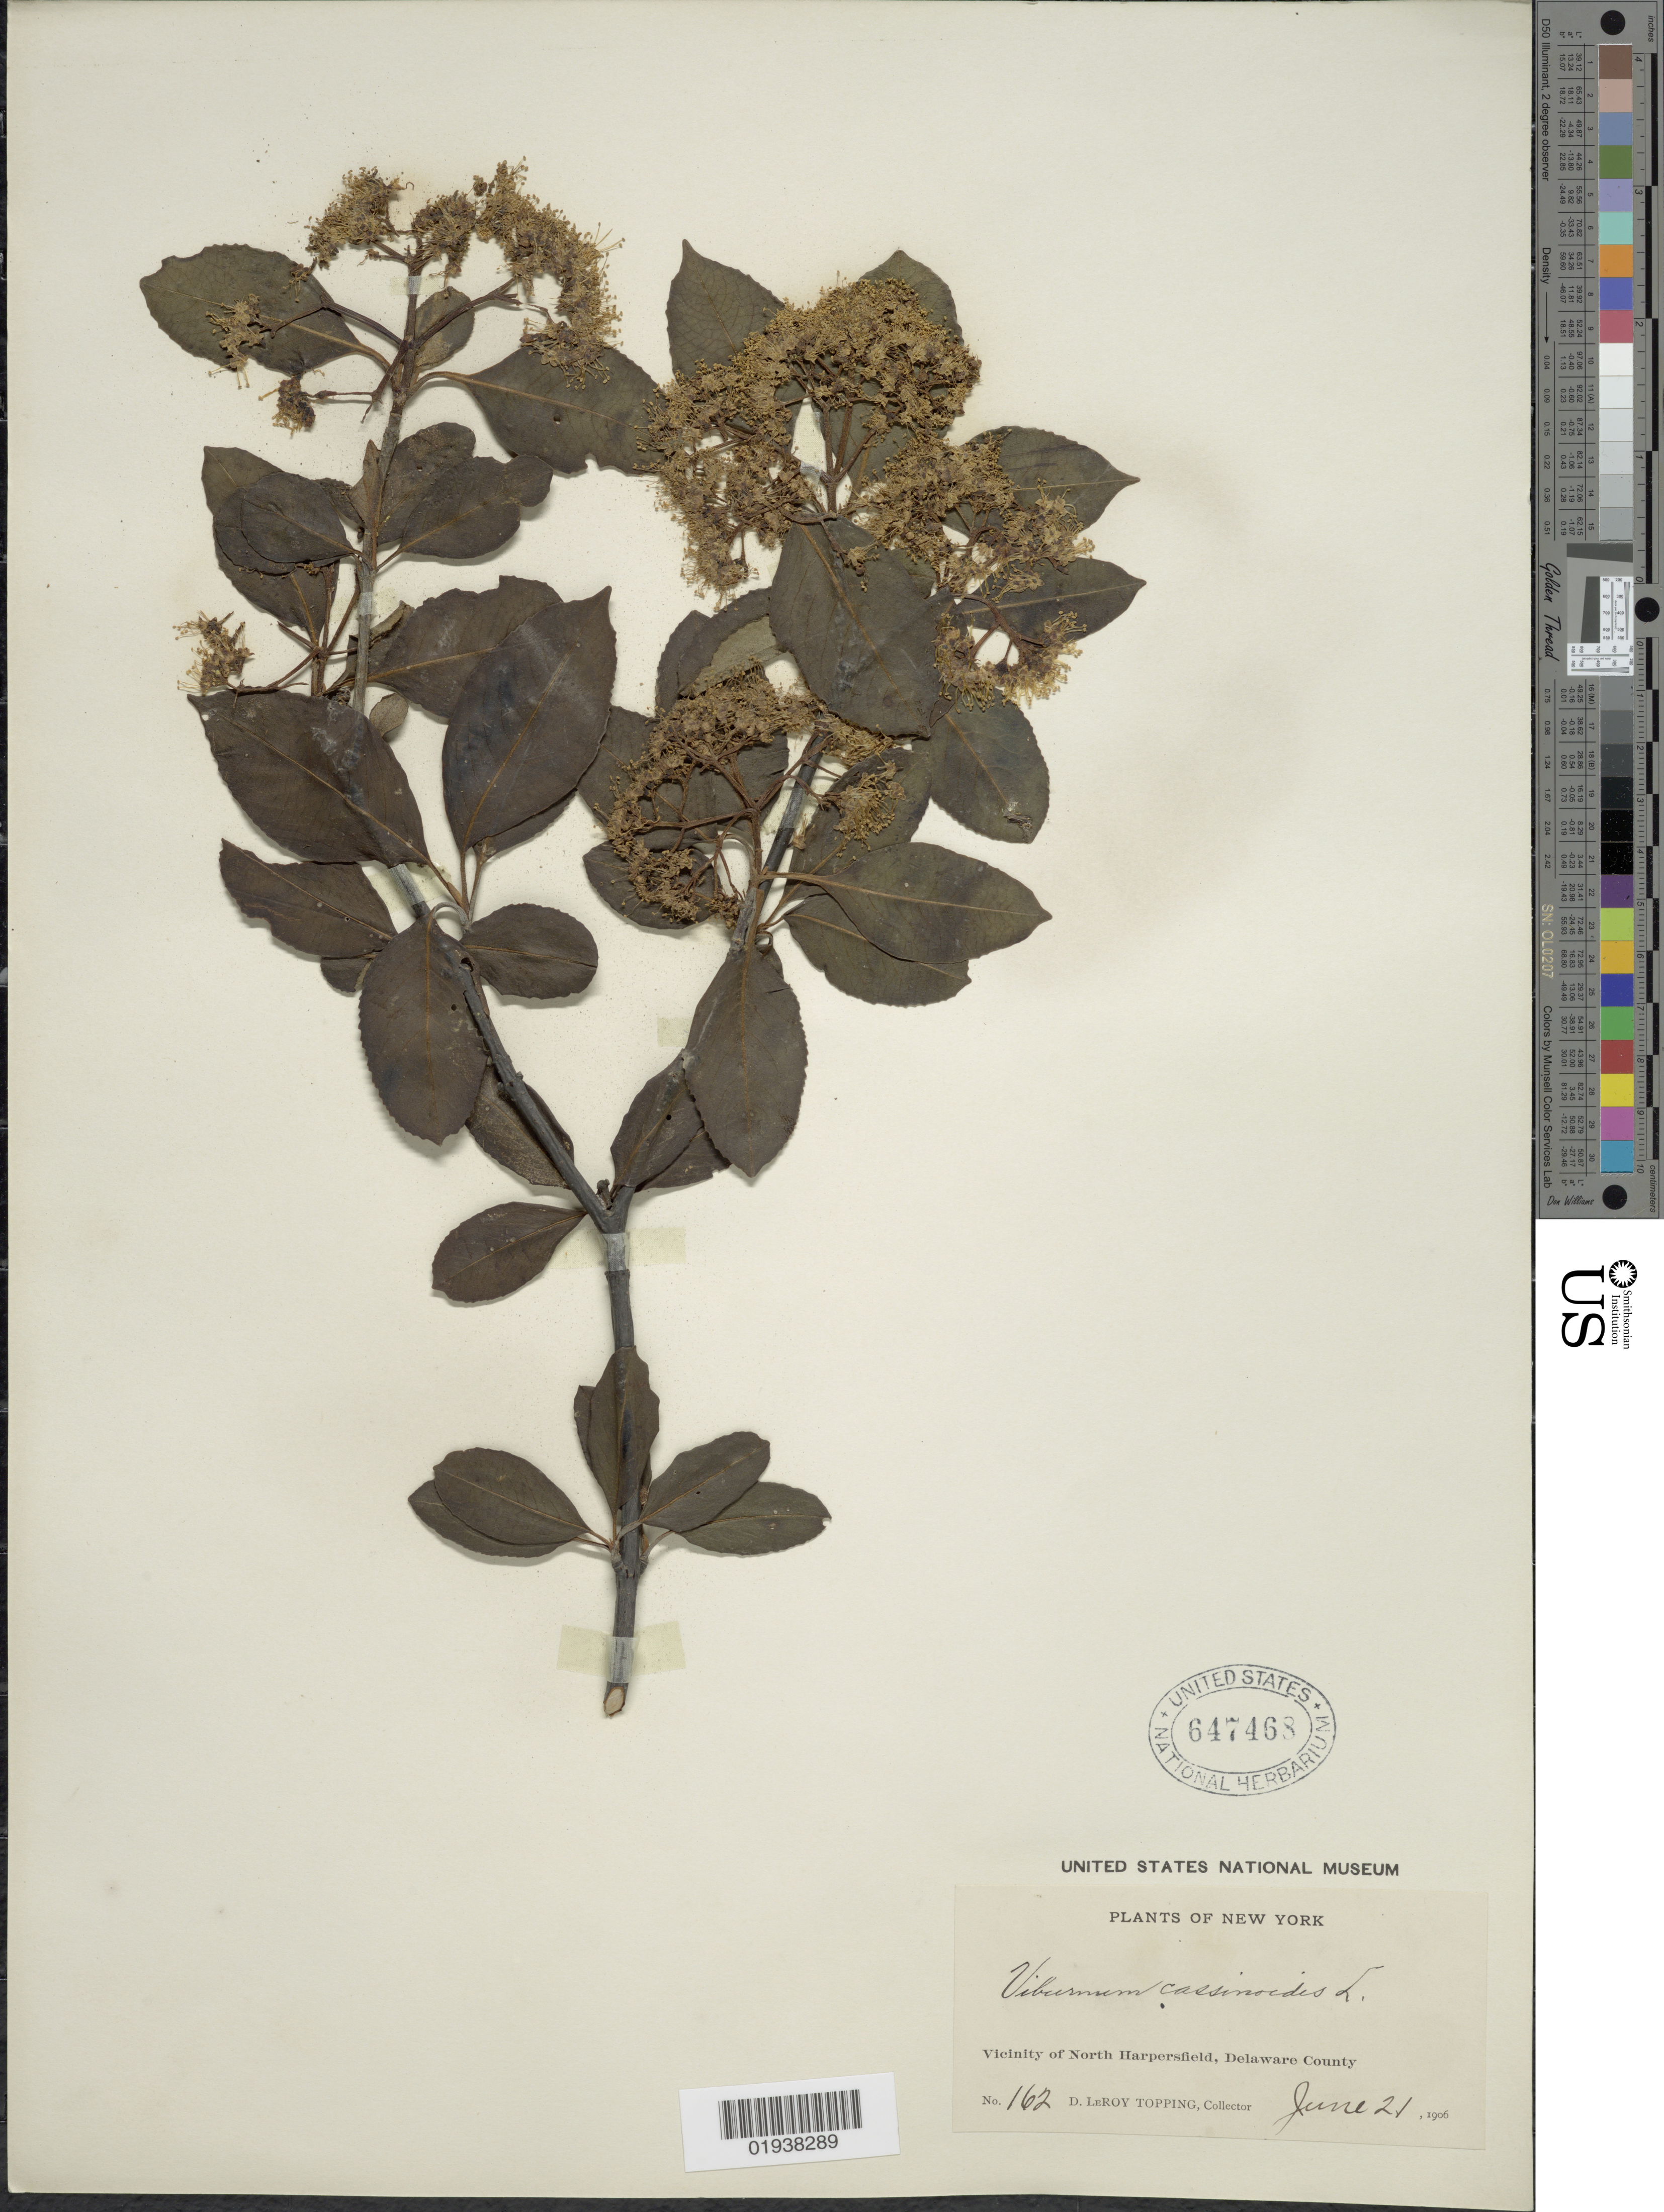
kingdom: Plantae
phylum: Tracheophyta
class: Magnoliopsida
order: Dipsacales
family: Viburnaceae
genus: Viburnum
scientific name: Viburnum cassinoides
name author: L.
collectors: D. L. Topping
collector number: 162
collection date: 1906-06-21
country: United States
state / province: New York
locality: Vicinity of North Harpersfield, Delaware County.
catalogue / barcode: US 647468